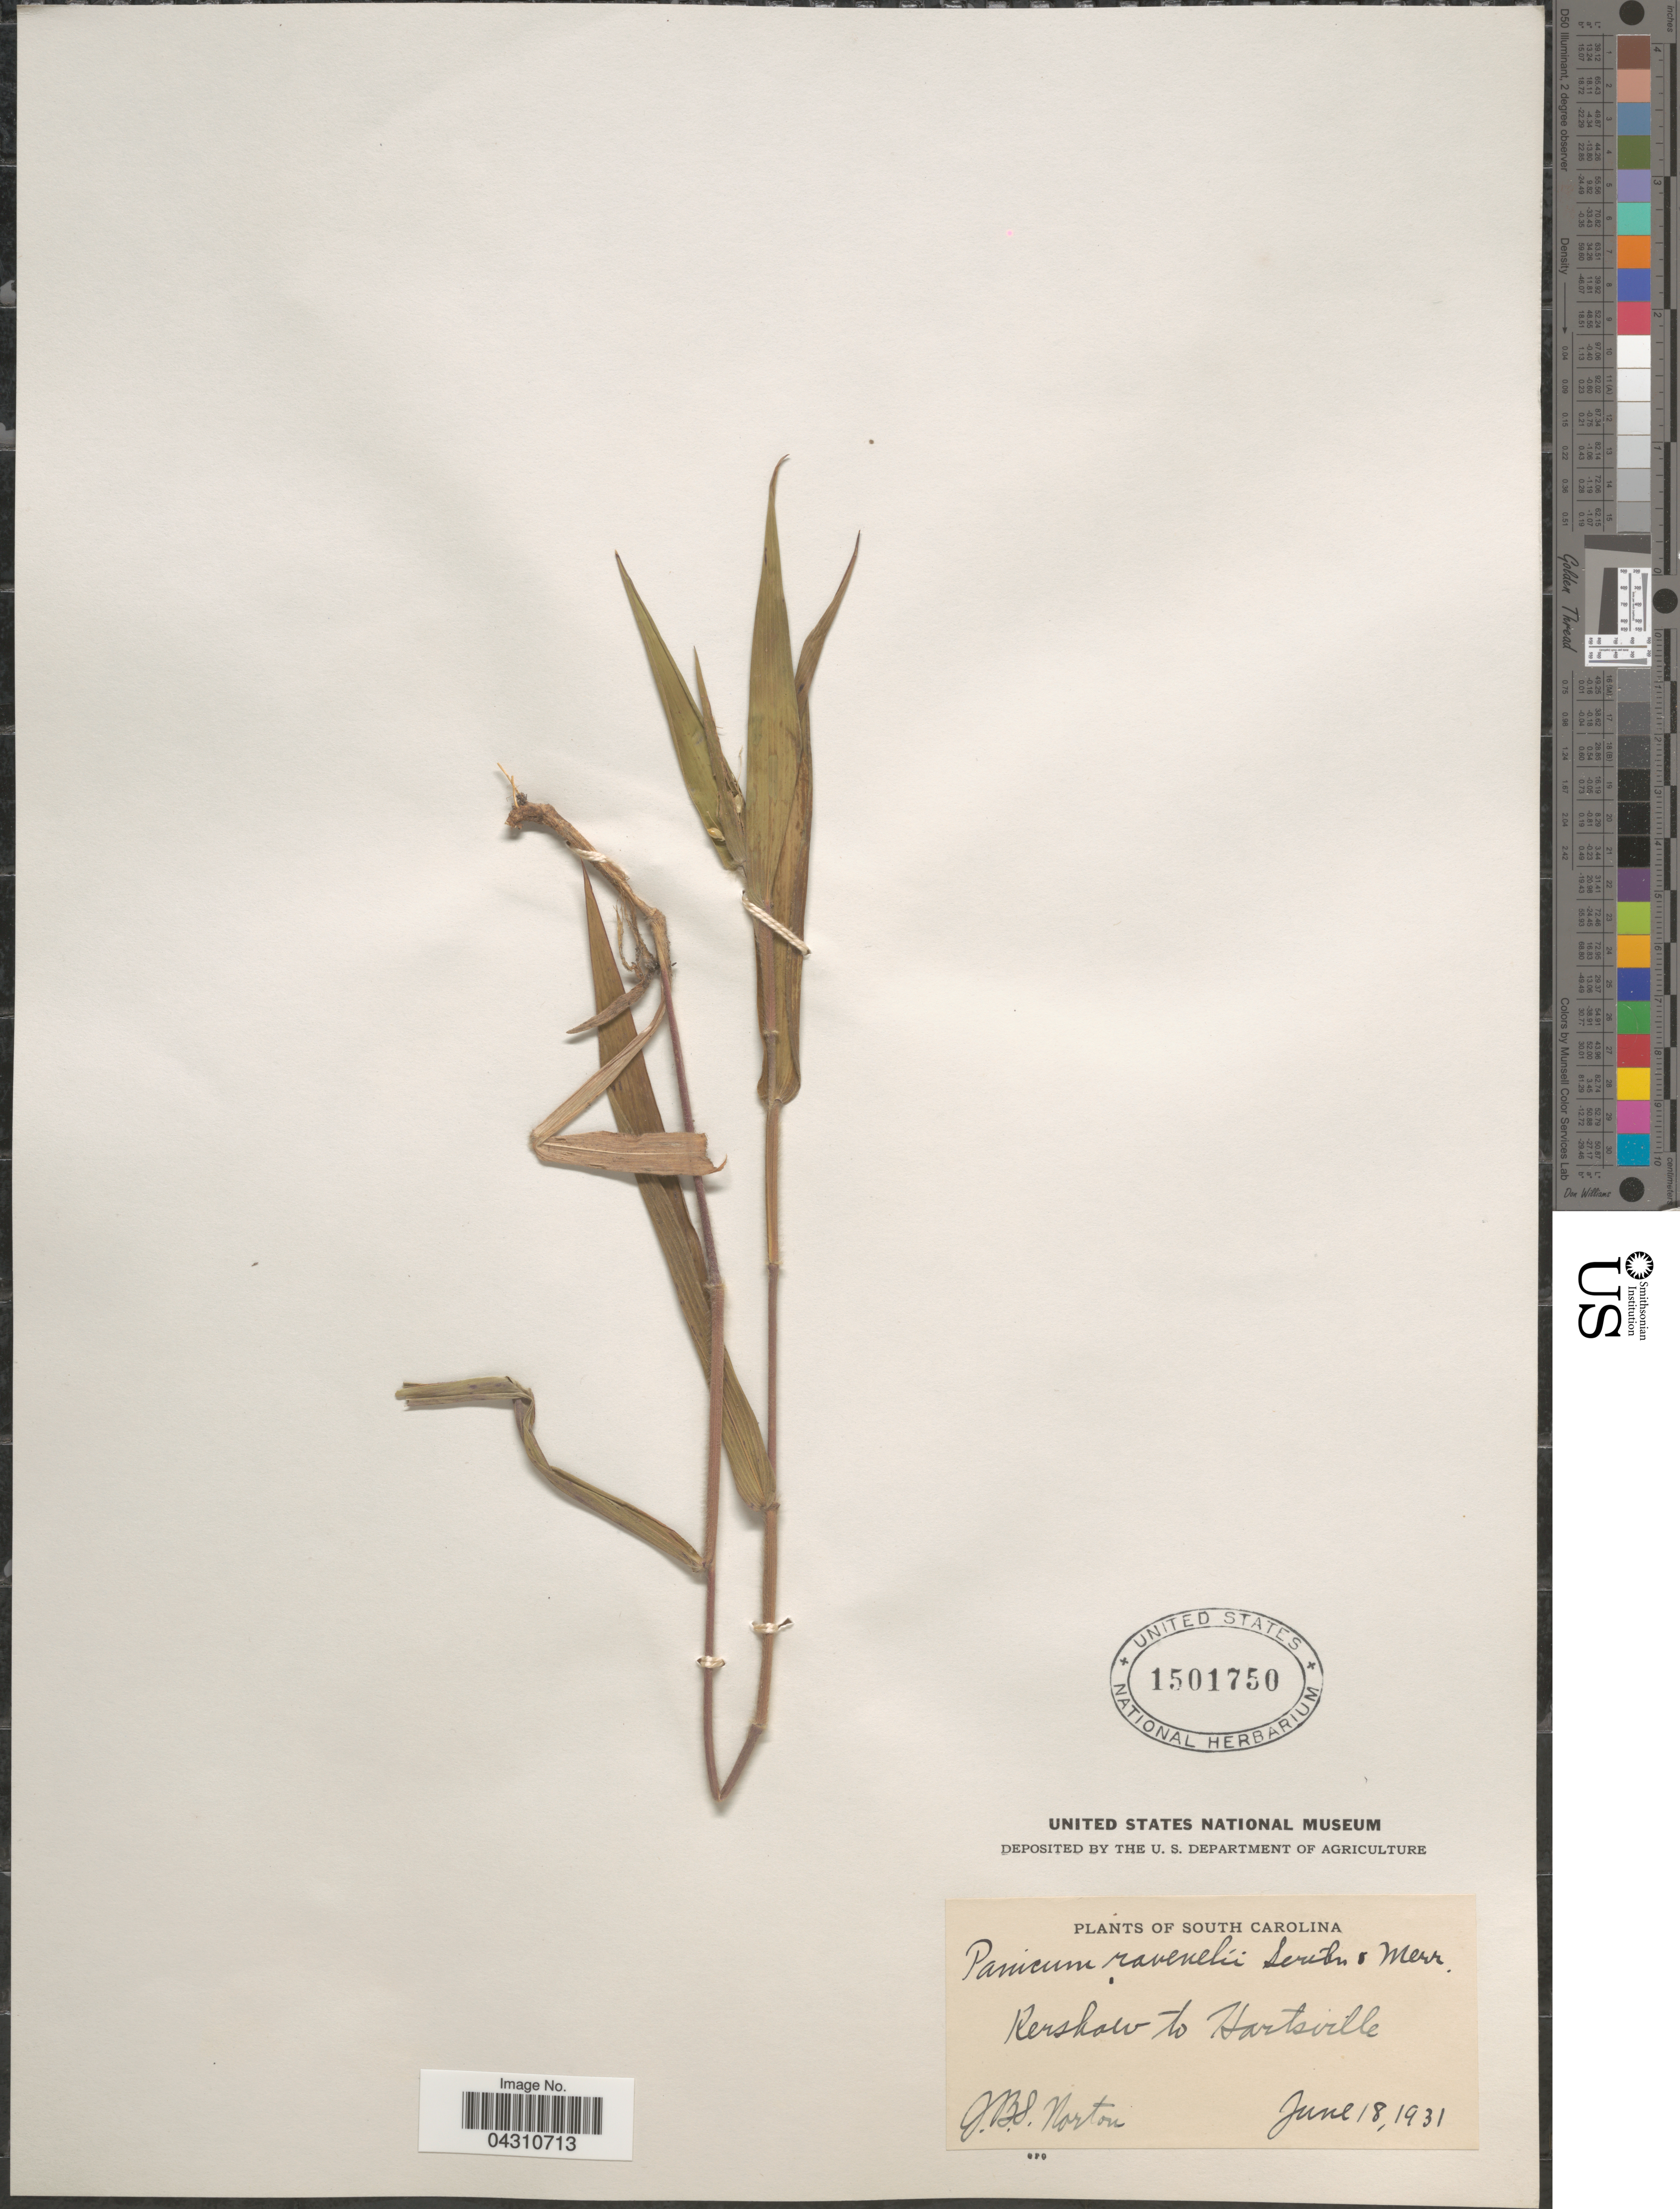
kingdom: Plantae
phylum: Tracheophyta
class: Liliopsida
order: Poales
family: Poaceae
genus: Dichanthelium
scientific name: Dichanthelium ravenelii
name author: (Scribn. & Merr.) Gould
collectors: J. B. S. Norton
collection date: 1931-06-18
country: United States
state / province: South Carolina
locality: Kershaw to Hartsville.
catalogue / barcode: US 1501750